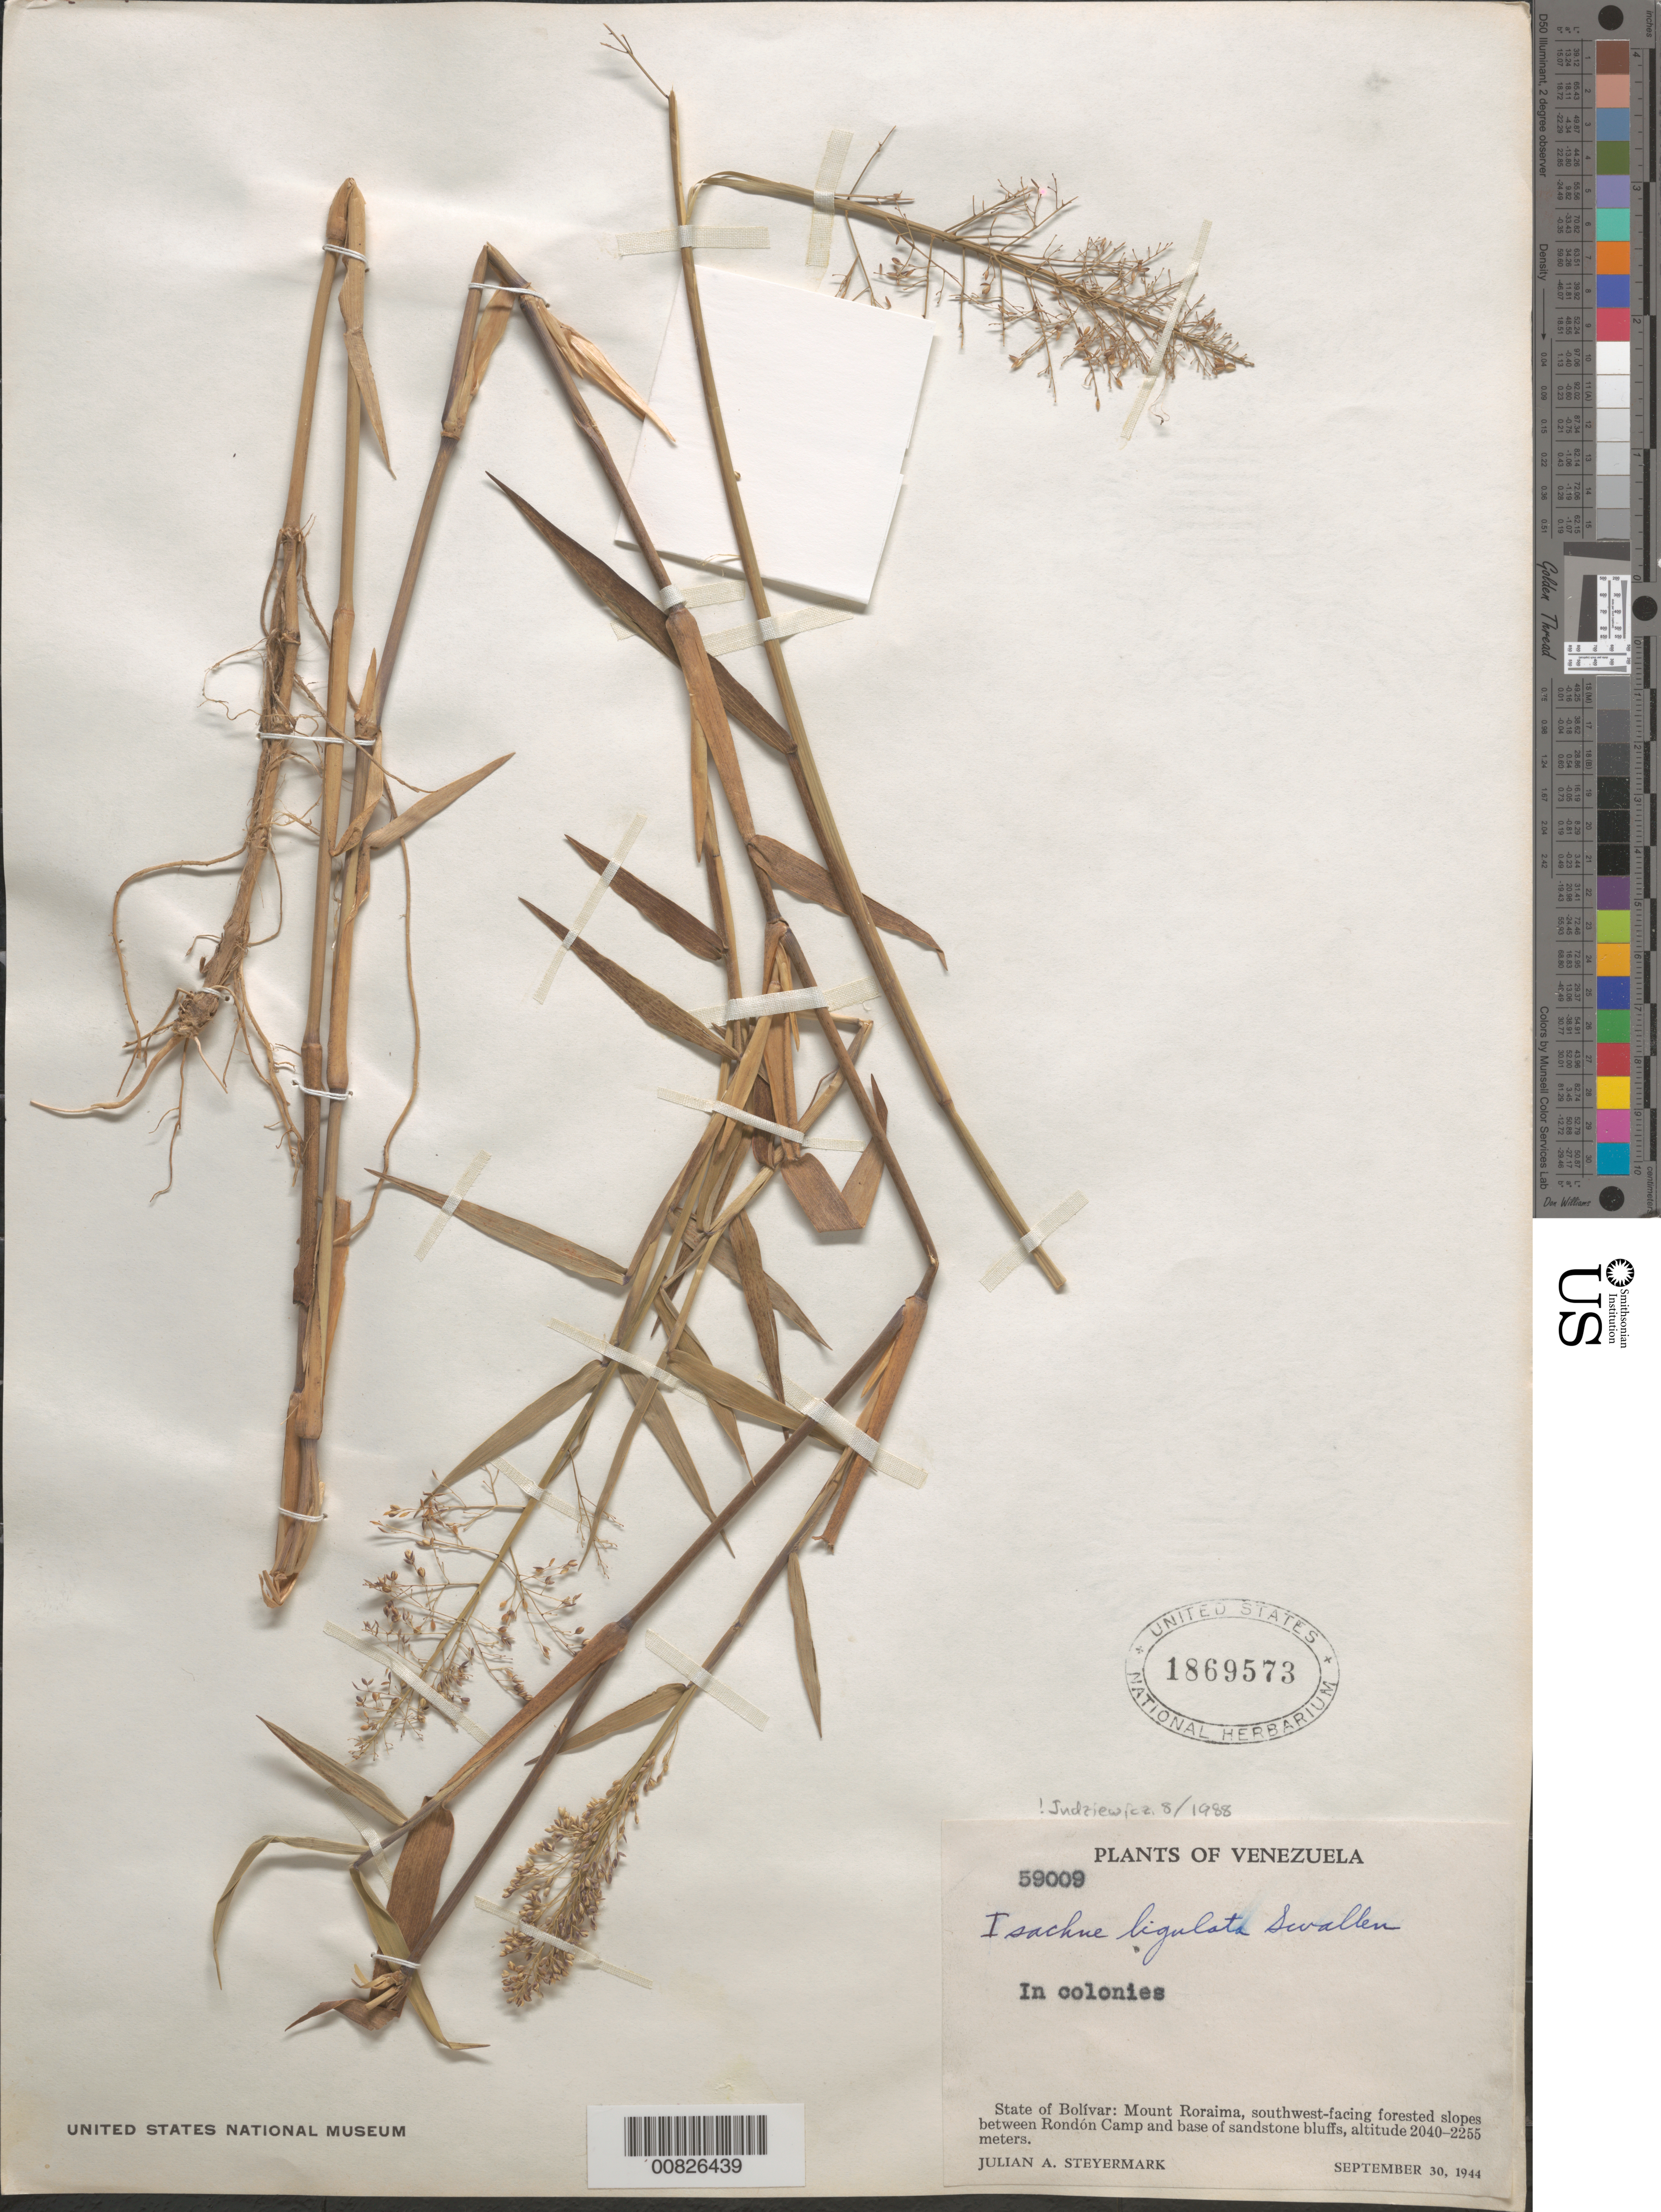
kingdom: Plantae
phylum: Tracheophyta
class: Liliopsida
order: Poales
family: Poaceae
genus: Isachne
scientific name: Isachne ligulata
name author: Swallen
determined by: Judziewicz, E. J.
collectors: J. Steyermark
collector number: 59009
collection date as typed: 30-Sep-44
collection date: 1944-09-30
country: Venezuela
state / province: Bolívar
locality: Mt. Roraima, Rondón Camp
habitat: SW-facing slopes, between camp and base of sandstone bluffs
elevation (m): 2040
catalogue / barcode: US 1869573